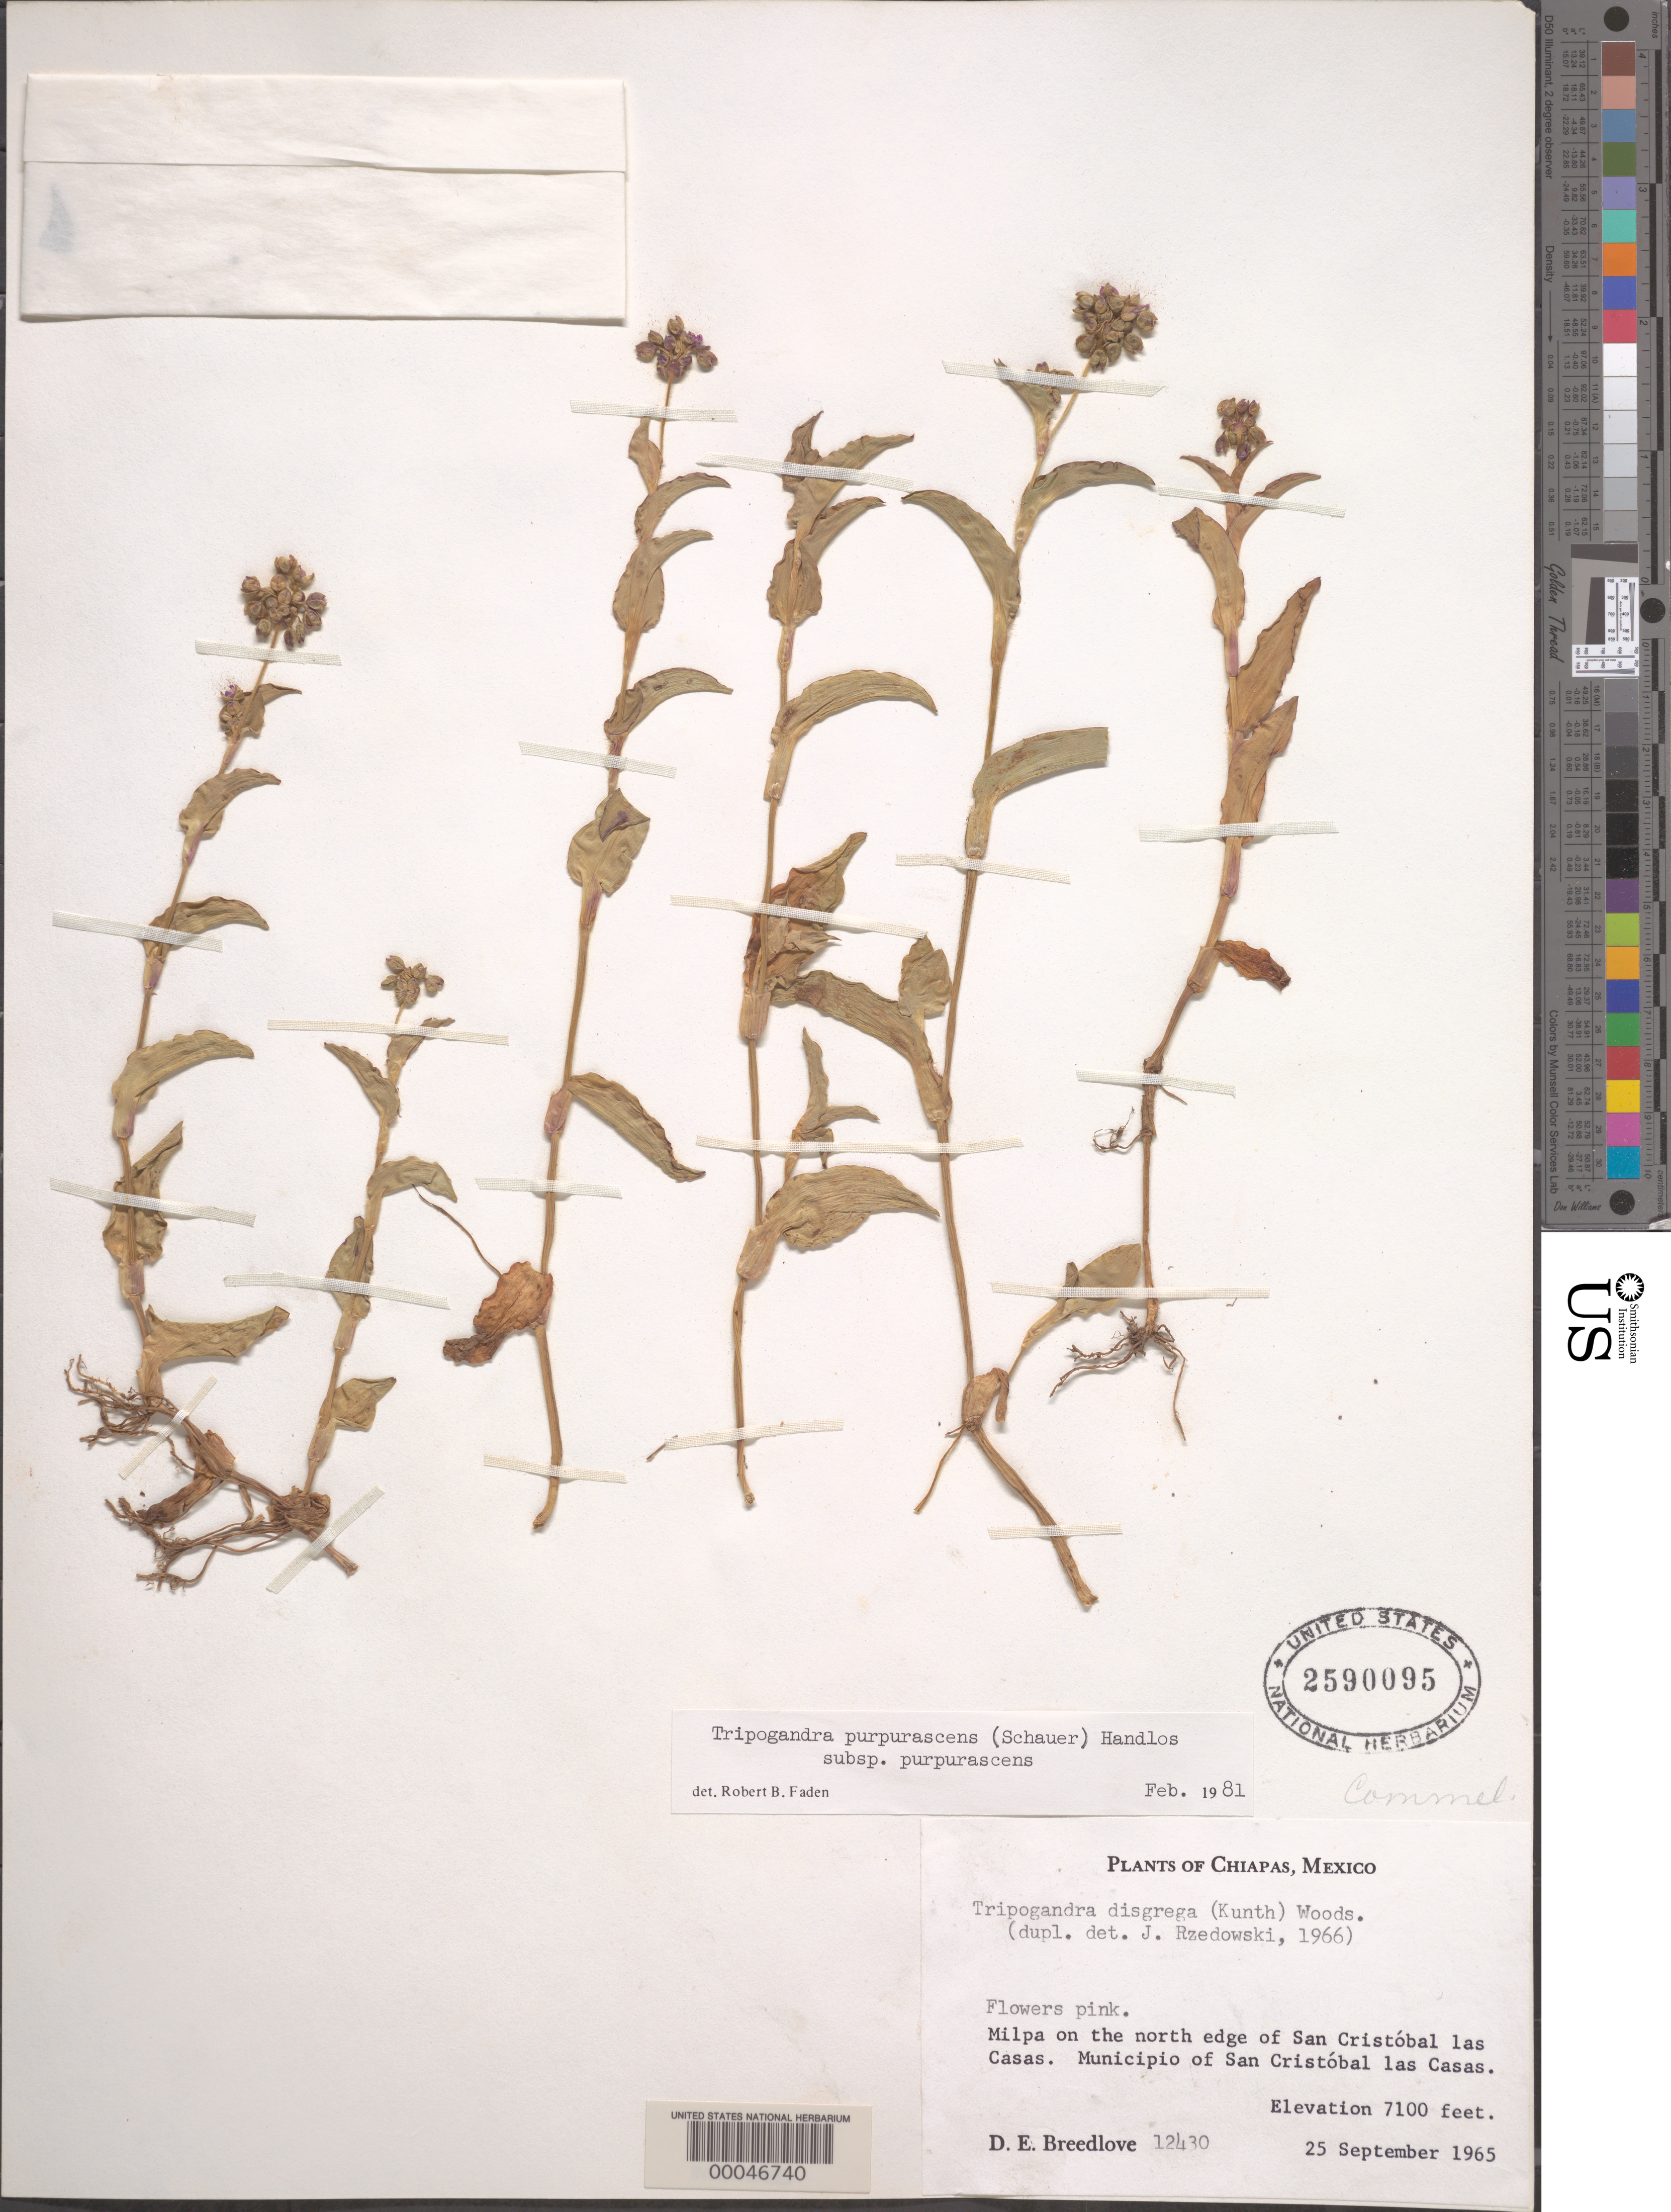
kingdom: Plantae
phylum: Tracheophyta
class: Liliopsida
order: Commelinales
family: Commelinaceae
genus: Tripogandra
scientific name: Tripogandra purpurascens subsp. purpurascens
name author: (S. Schauer) Handlos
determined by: Faden, Robert B., (US), Smithsonian Institution - National Museum of Natural History (UNITED STATES)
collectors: D. E. Breedlove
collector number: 12430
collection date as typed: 25 Sep 1965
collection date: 1965-09-25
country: Mexico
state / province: Chiapas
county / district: San Cristóbal de Las Casas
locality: Milpa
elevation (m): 2166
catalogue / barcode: US 2590095